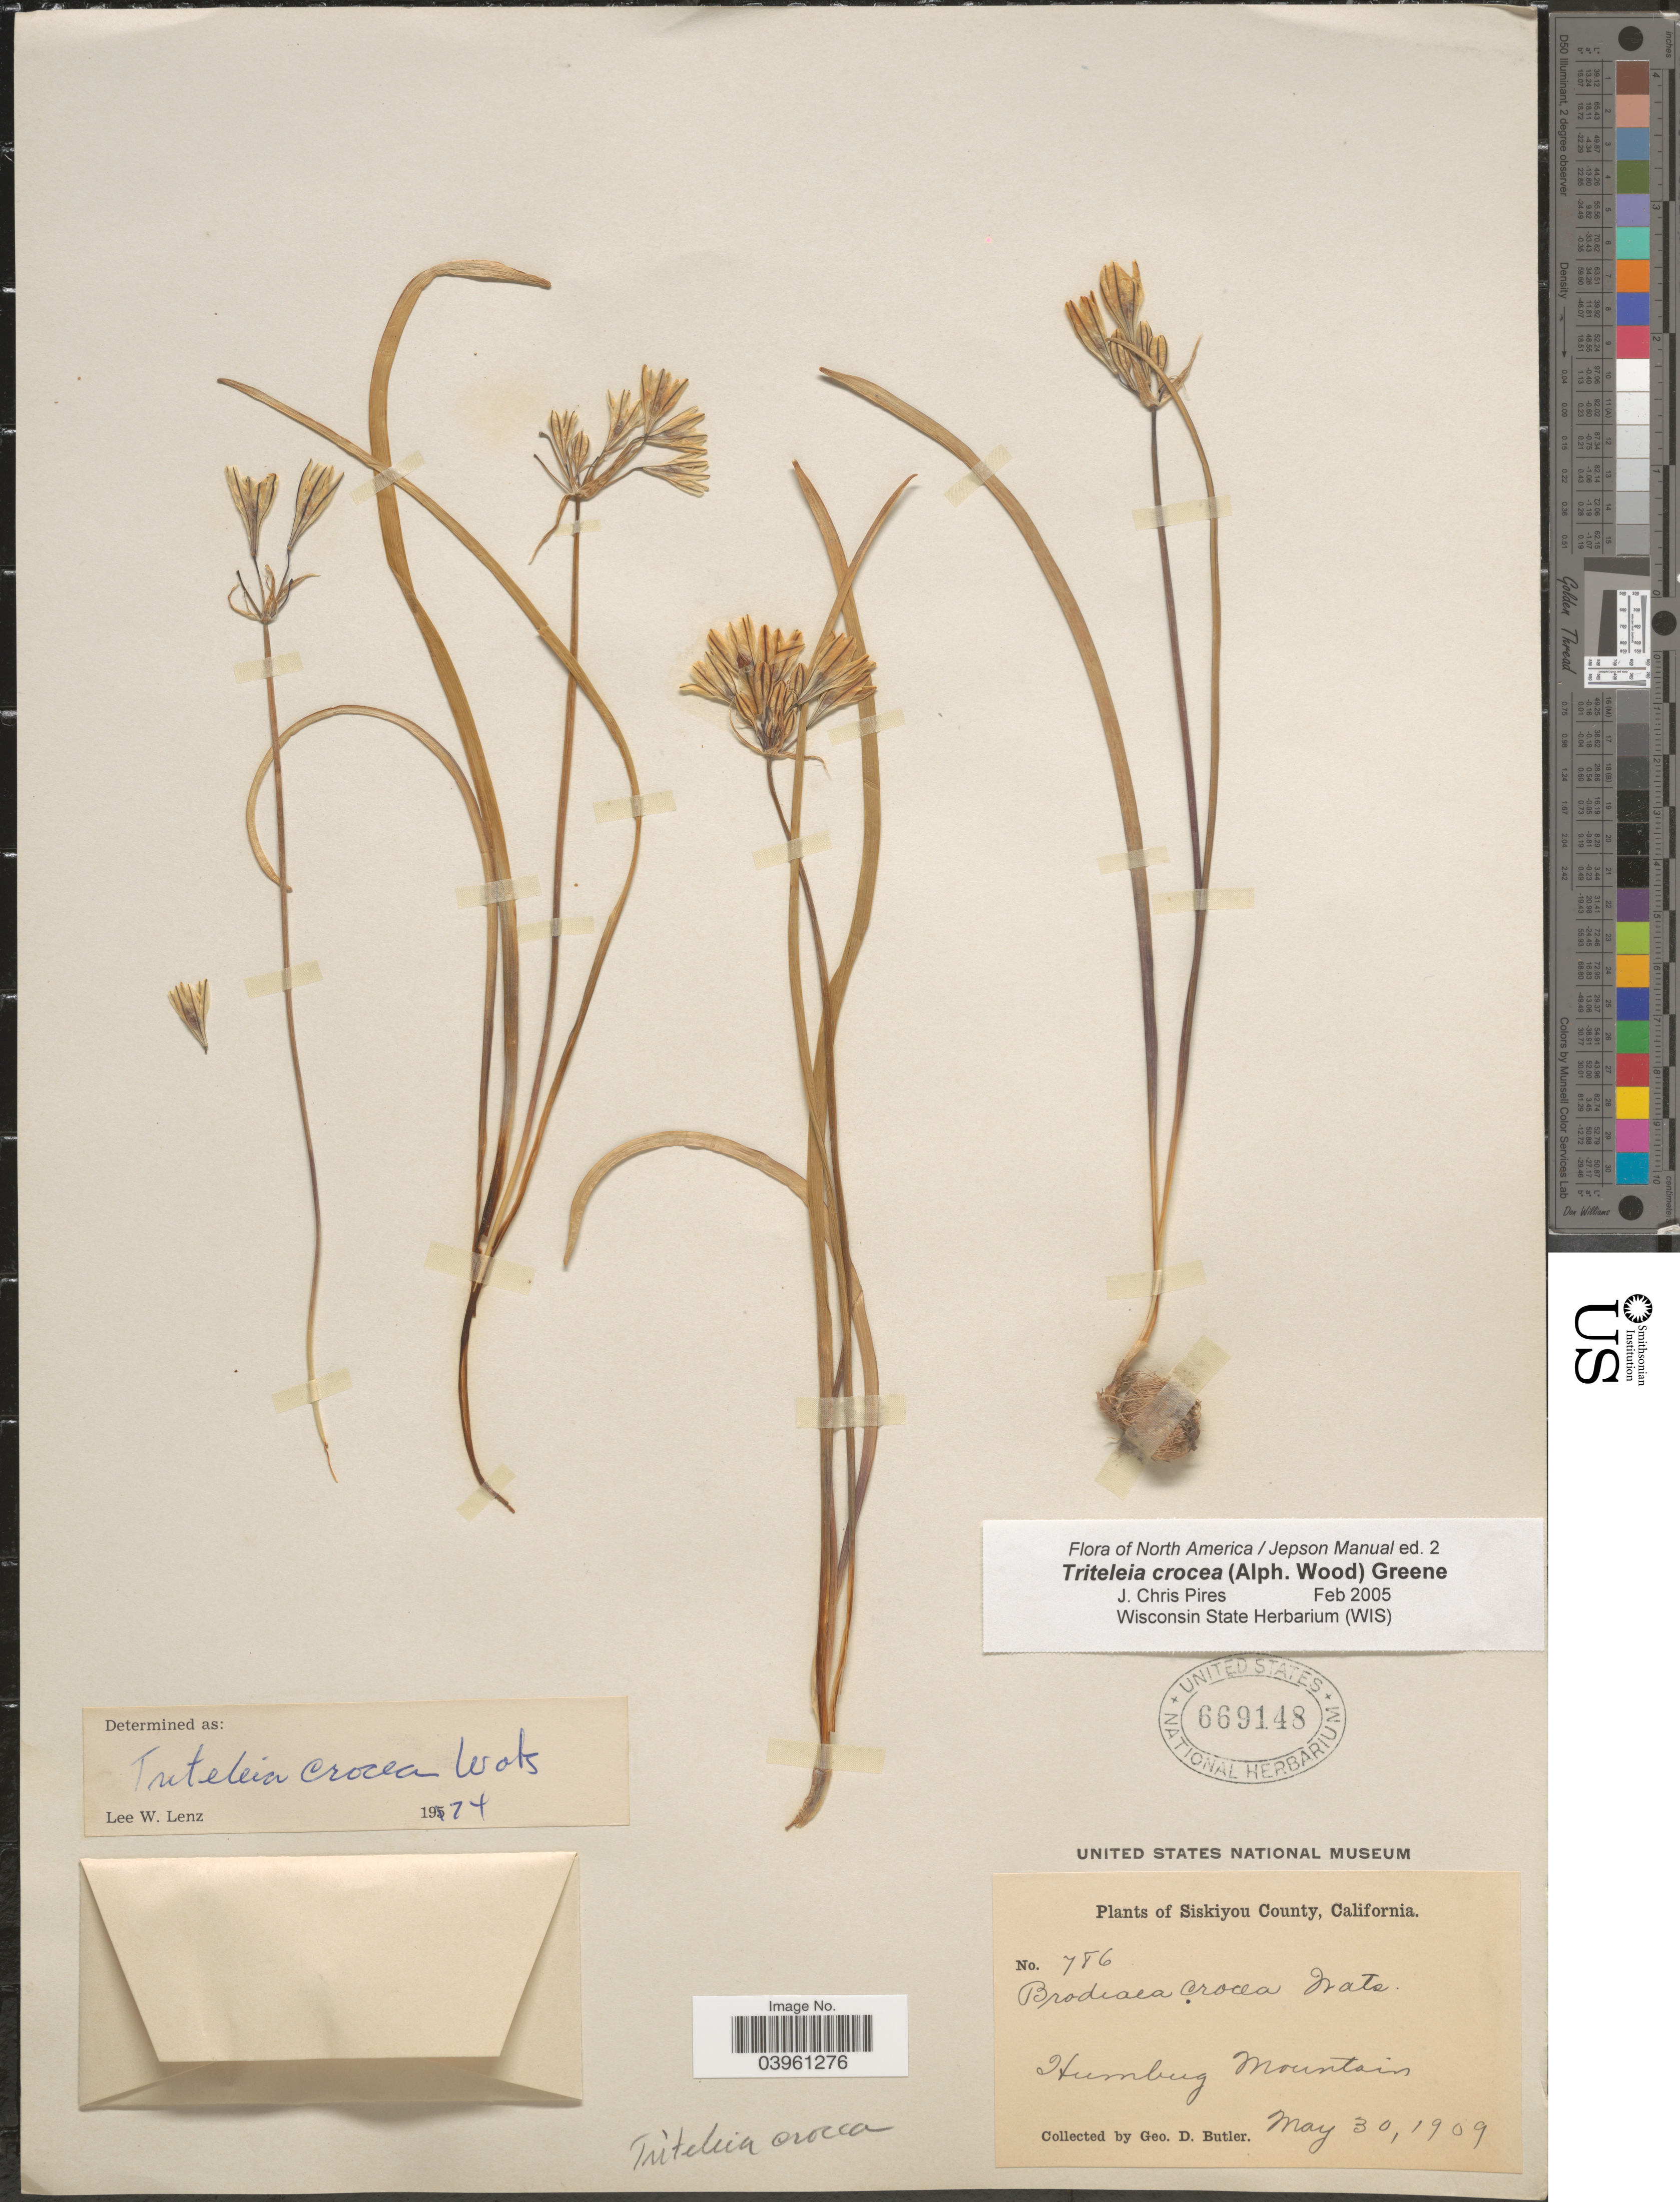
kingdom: Plantae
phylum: Tracheophyta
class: Liliopsida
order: Asparagales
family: Asparagaceae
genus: Triteleia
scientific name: Triteleia crocea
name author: Greene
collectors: G. D. Butler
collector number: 786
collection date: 1909-05-30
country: United States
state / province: California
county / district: Siskiyou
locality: Siskiyou County. Humbug Mountain.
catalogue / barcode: US 669148